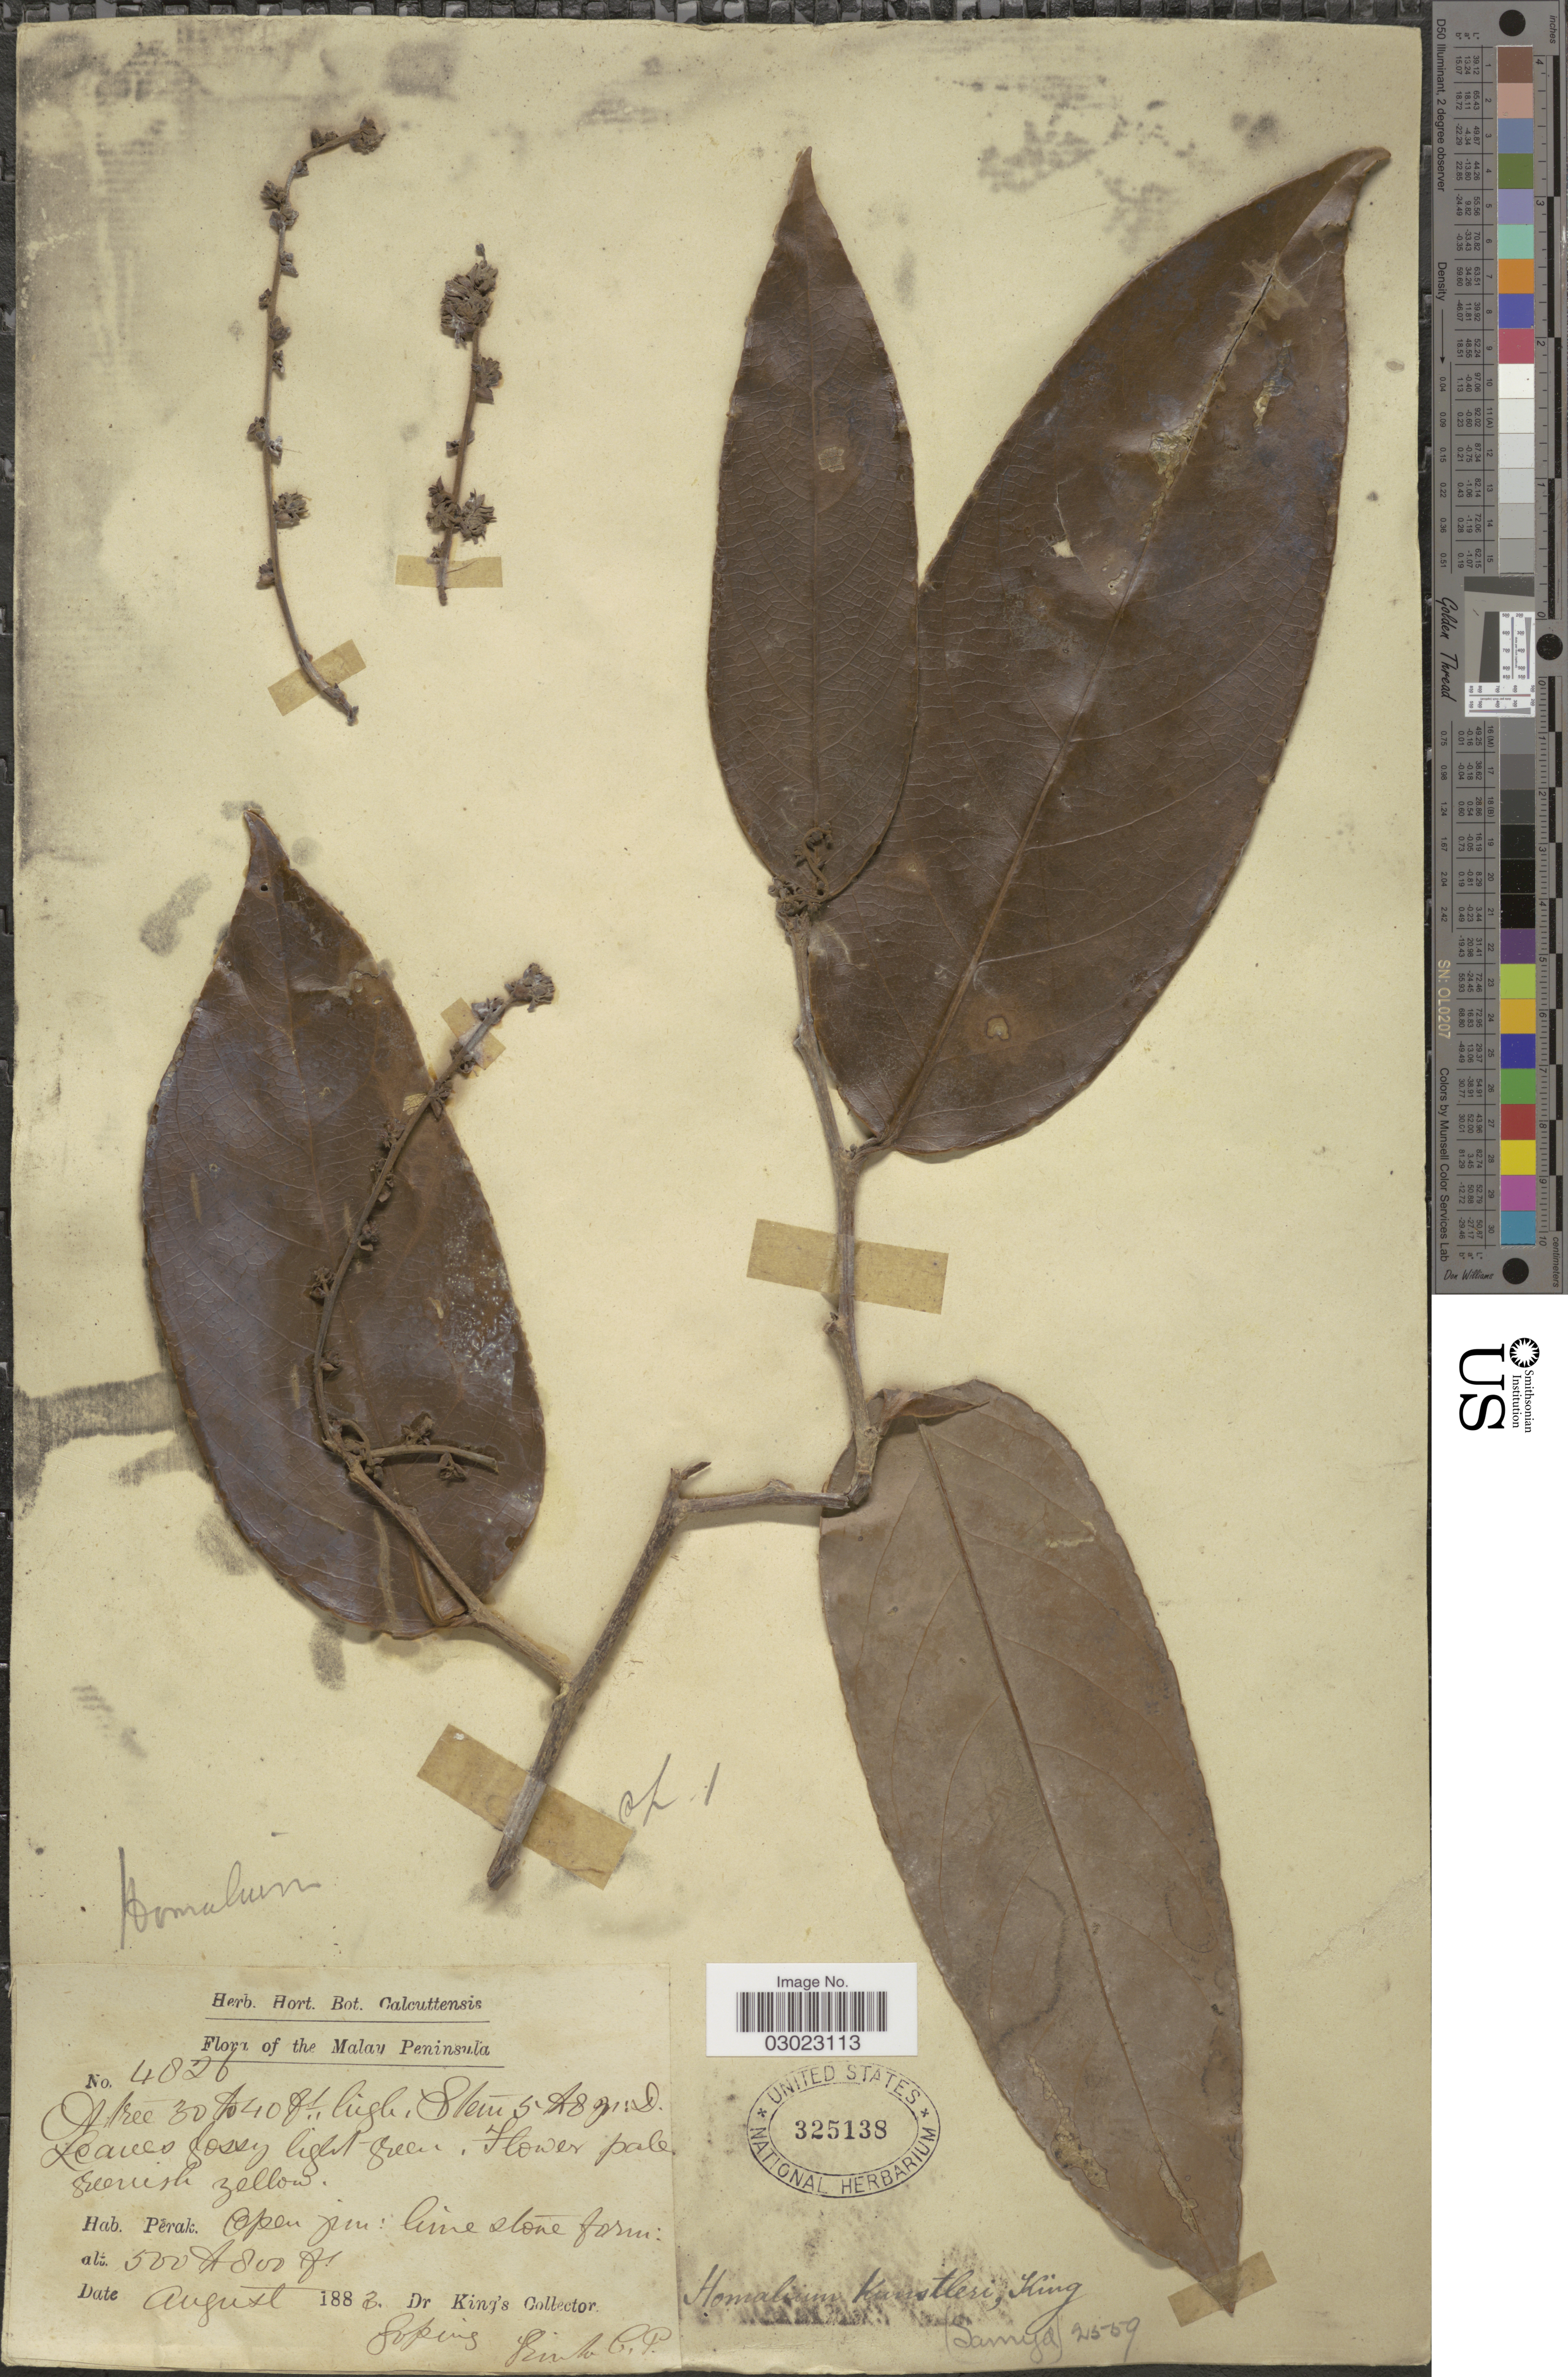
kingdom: Plantae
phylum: Tracheophyta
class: Magnoliopsida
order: Malpighiales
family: Salicaceae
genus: Homalium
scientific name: Homalium kunstleri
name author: King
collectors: Dr. King's collector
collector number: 4826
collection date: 1883-08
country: Malaysia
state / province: Perak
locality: Malay Peninsula. Perak. Open jun.limestone form. Goping Srinta C.P.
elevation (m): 152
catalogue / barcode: US 325138